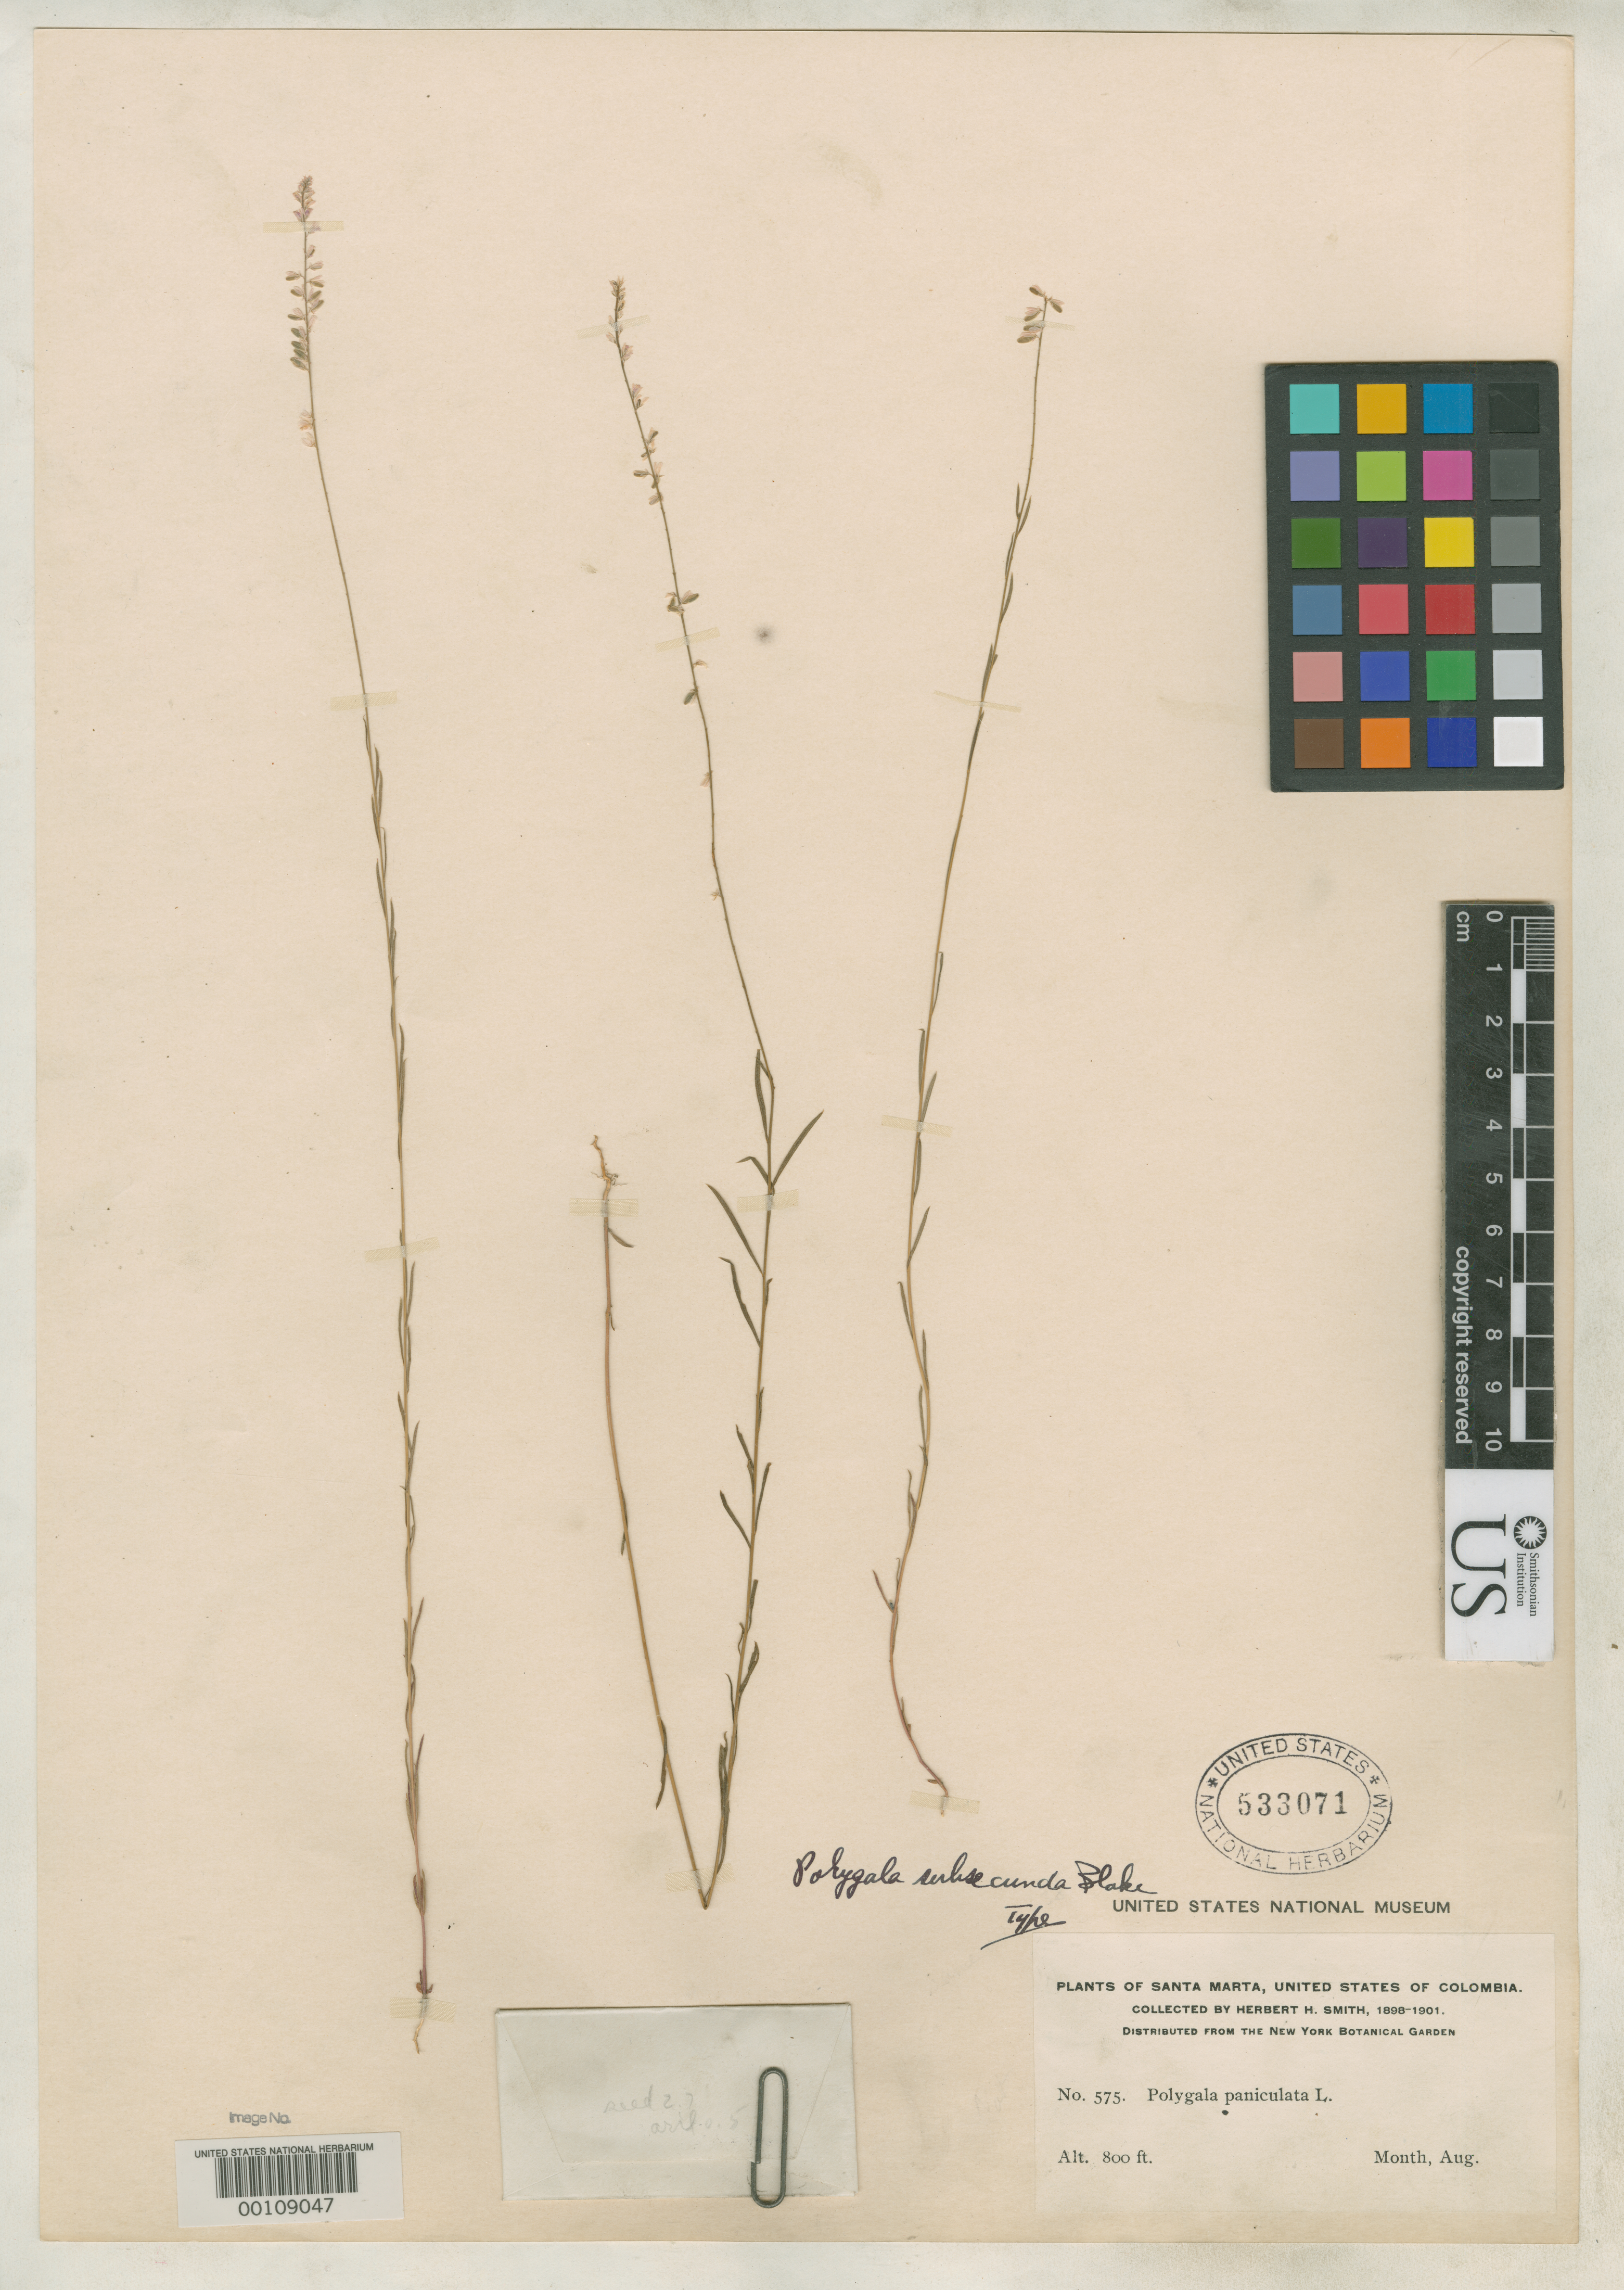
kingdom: Plantae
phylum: Tracheophyta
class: Magnoliopsida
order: Fabales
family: Polygalaceae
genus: Polygala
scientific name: Polygala subsecunda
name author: S.F. Blake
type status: Holotype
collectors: Herbert H. Smith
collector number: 575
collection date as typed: Aug 1898 to -- Aug 1899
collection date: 1898-08/1899-08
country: Colombia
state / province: Magdalena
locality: Near Escoleva de Los Indios, vicinity of Santa Marta.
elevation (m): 240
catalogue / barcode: US 533071